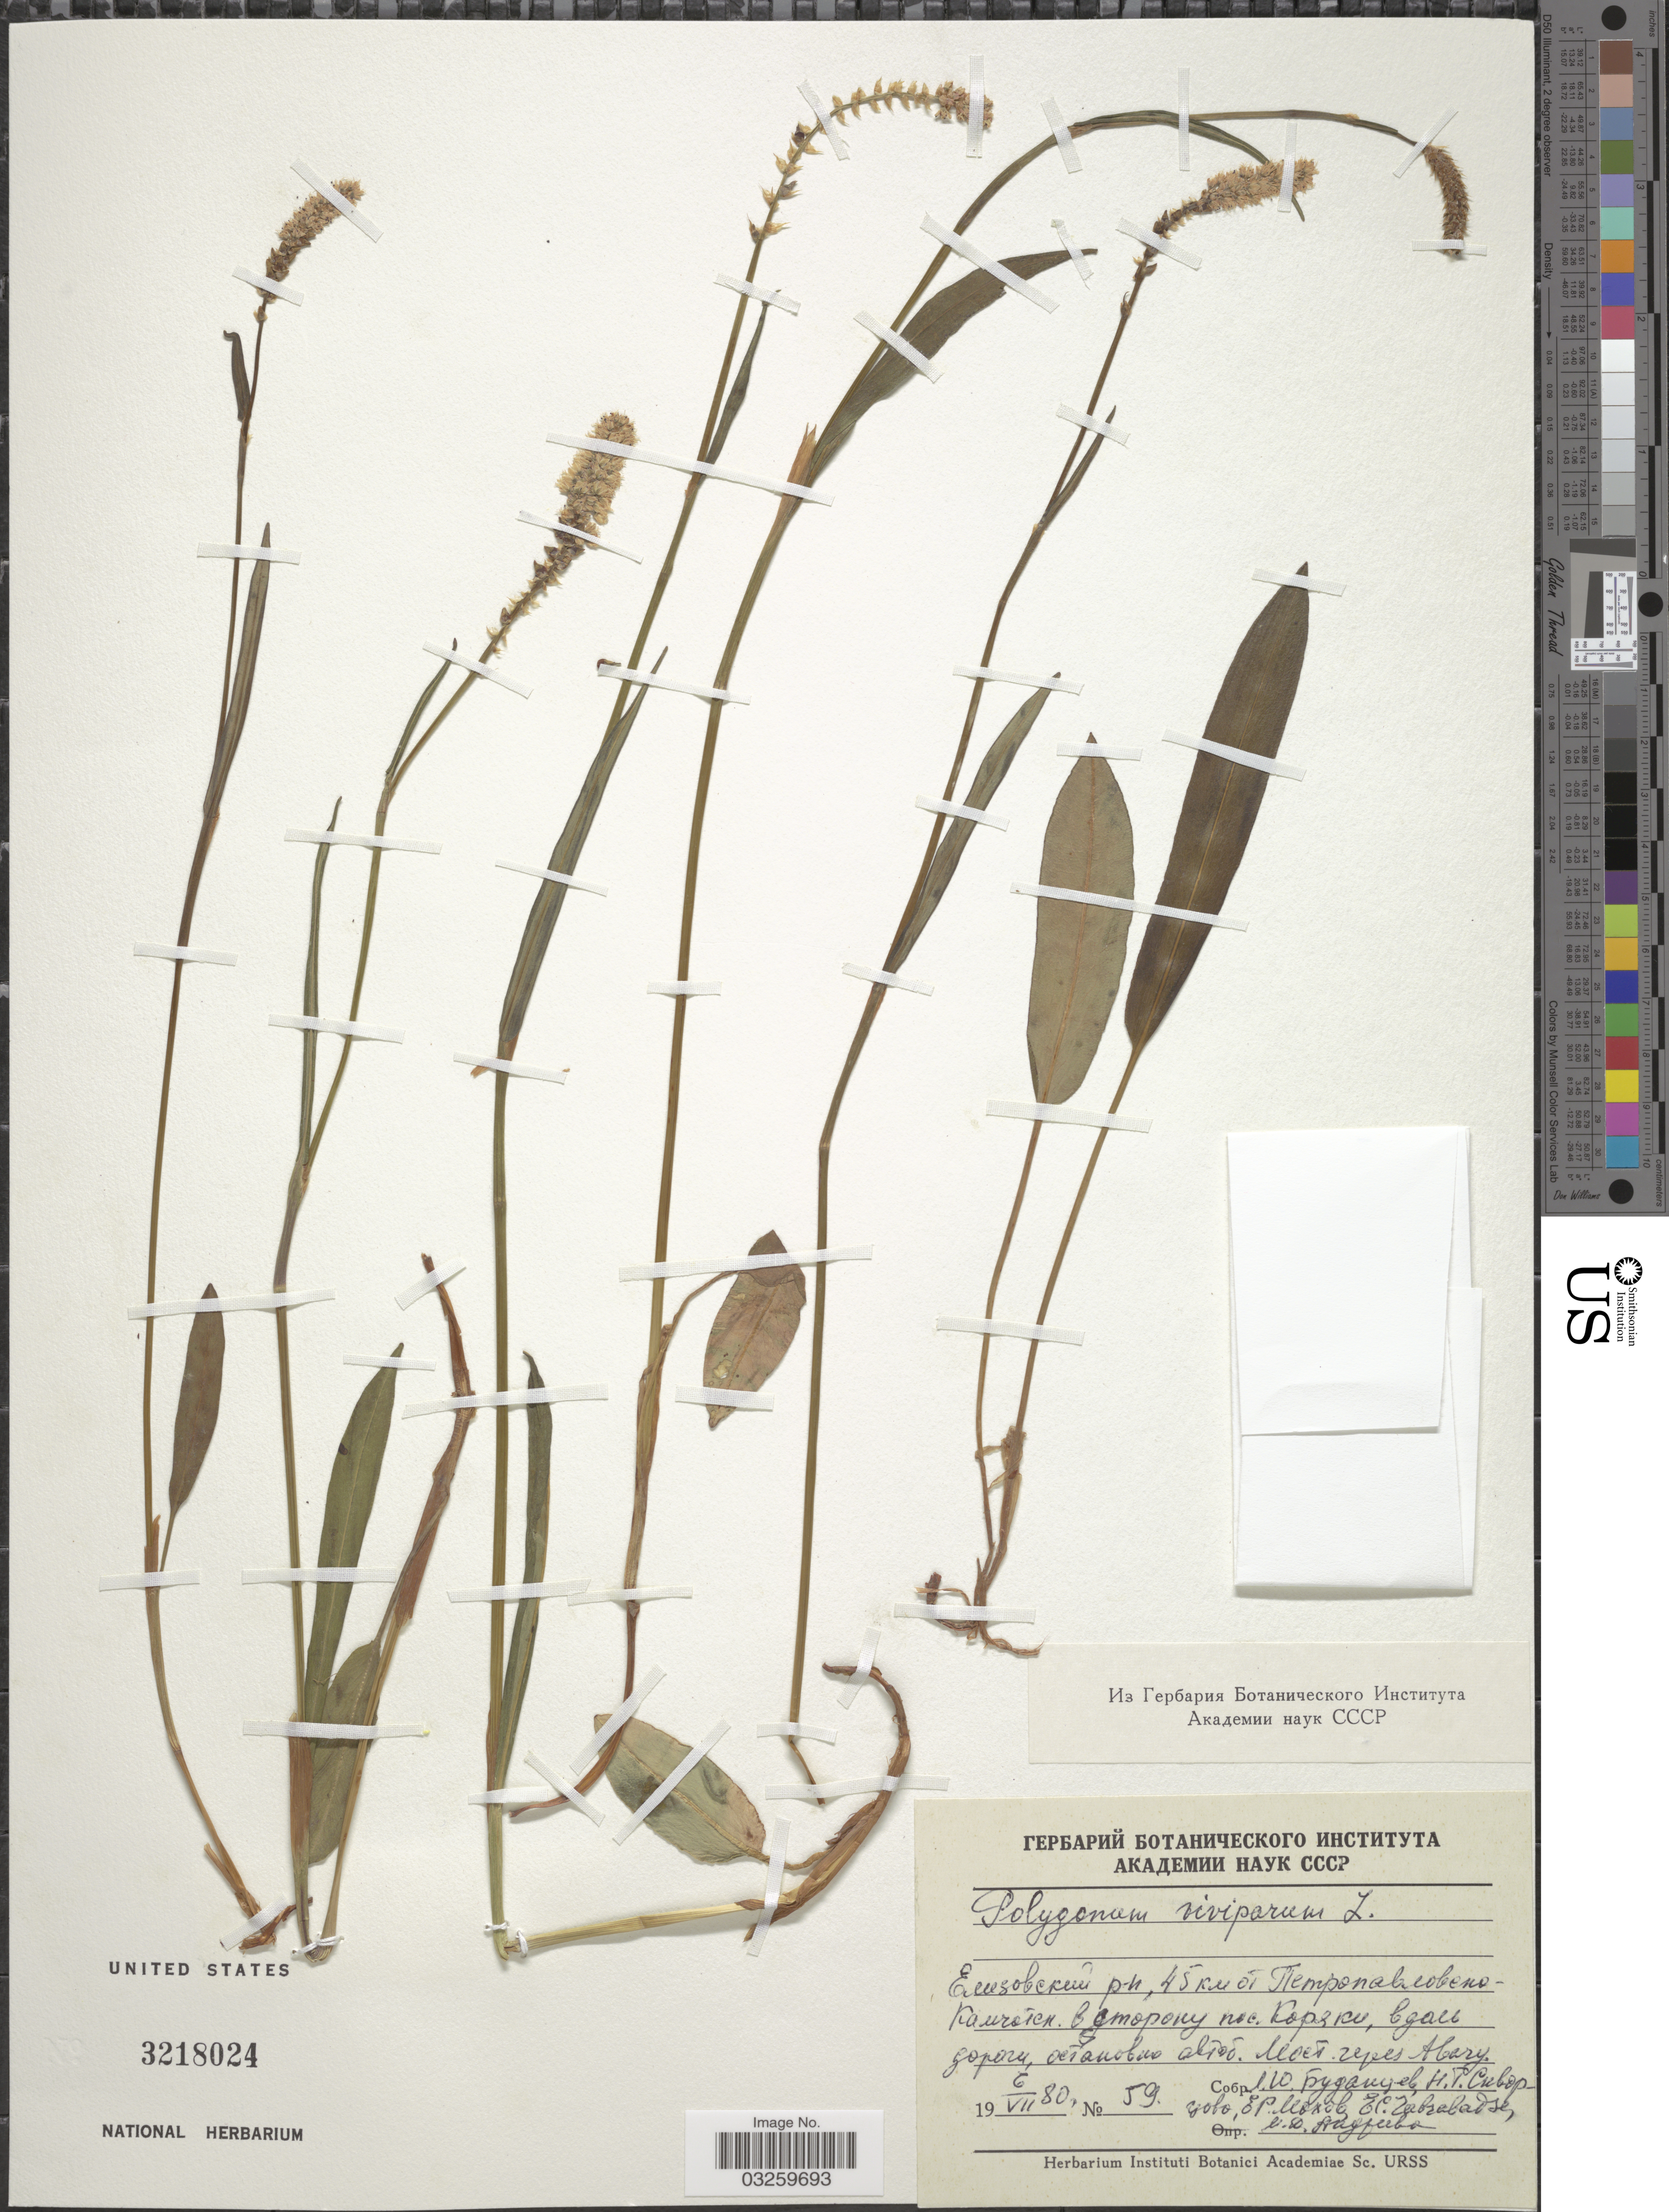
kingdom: Plantae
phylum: Tracheophyta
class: Magnoliopsida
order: Caryophyllales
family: Polygonaceae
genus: Bistorta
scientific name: Bistorta vivipara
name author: (L.) Delarbre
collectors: L. Budantsev, N. Skvortsova, E. Mokhov, E. Chavchavadze & M. Andreeva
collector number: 59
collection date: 1980-07-06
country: Russian Federation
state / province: Kamchatka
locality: Elizovskiy, 45 km from Petropavlovsk- Kamchatskiy, toward village Koryaki, near bridge on river Avacha.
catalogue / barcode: US 3218024